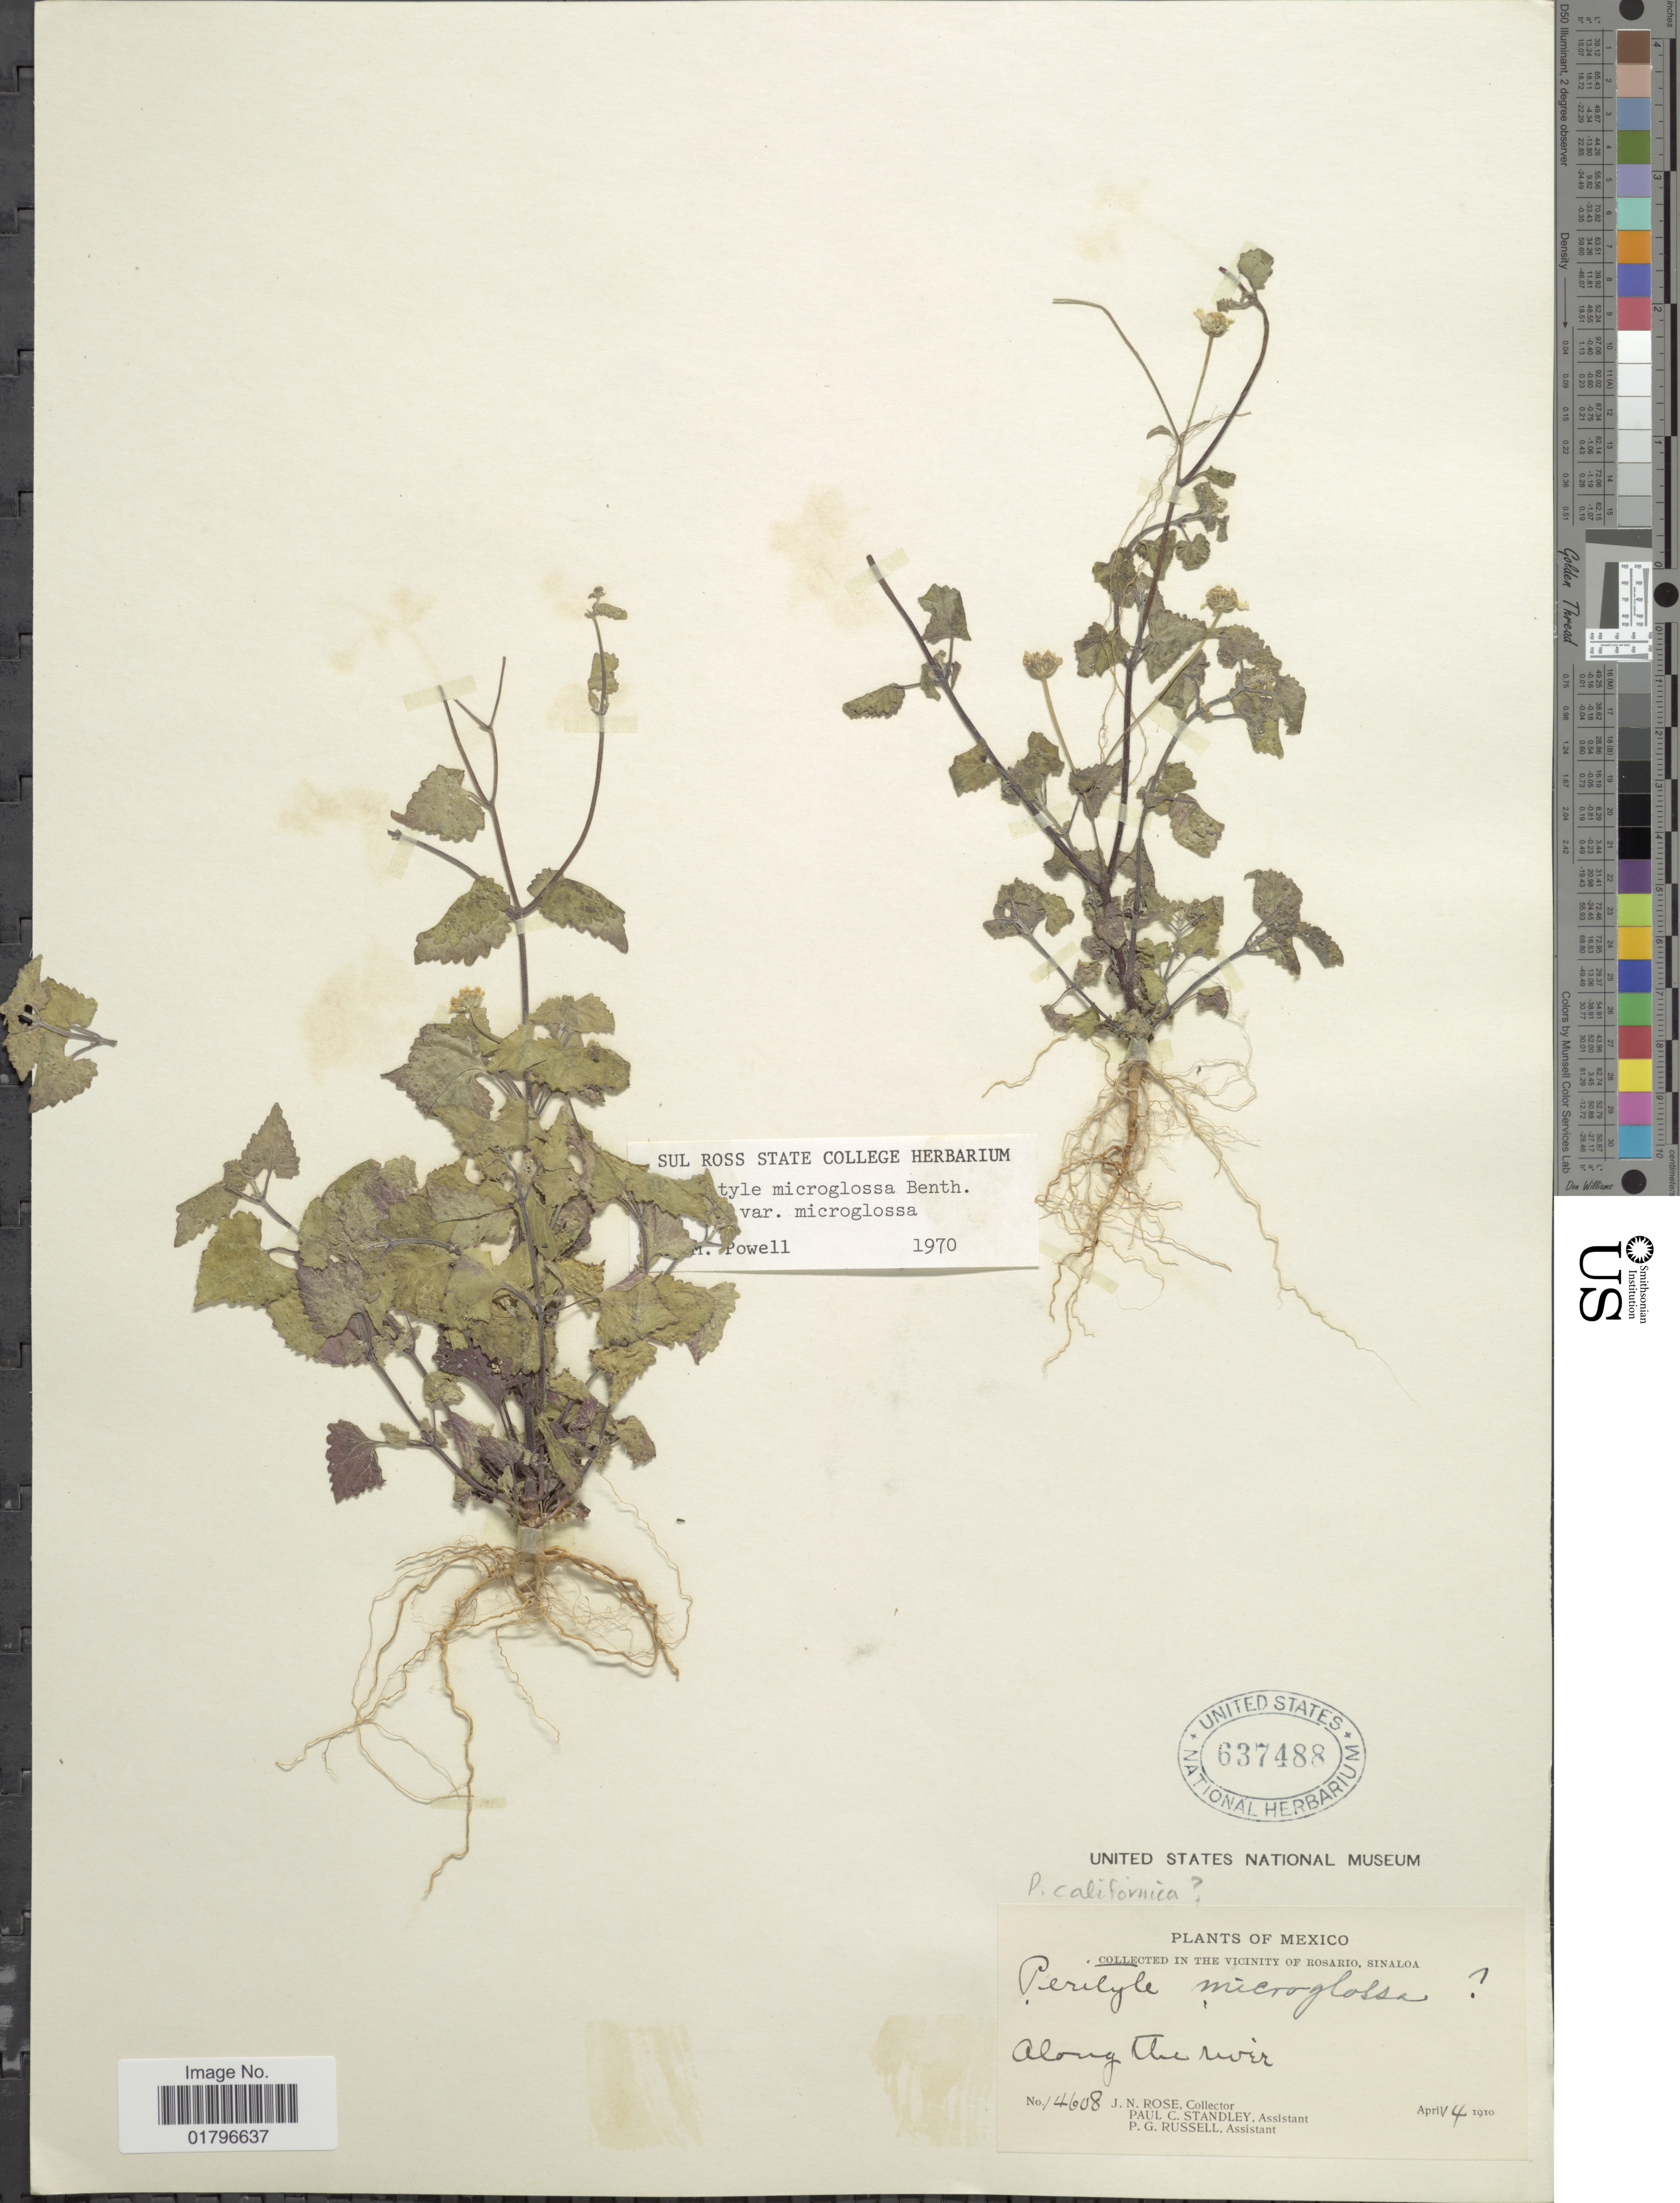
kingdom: Plantae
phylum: Tracheophyta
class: Magnoliopsida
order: Asterales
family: Asteraceae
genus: Perityle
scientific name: Perityle microglossa var. microglossa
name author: Benth.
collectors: J. N. Rose, P. C. Standley & P. G. Russell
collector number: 14608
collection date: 1910-04-14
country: Mexico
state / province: Sinaloa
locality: The vicinity of Rosario, along the river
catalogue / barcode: US 637488